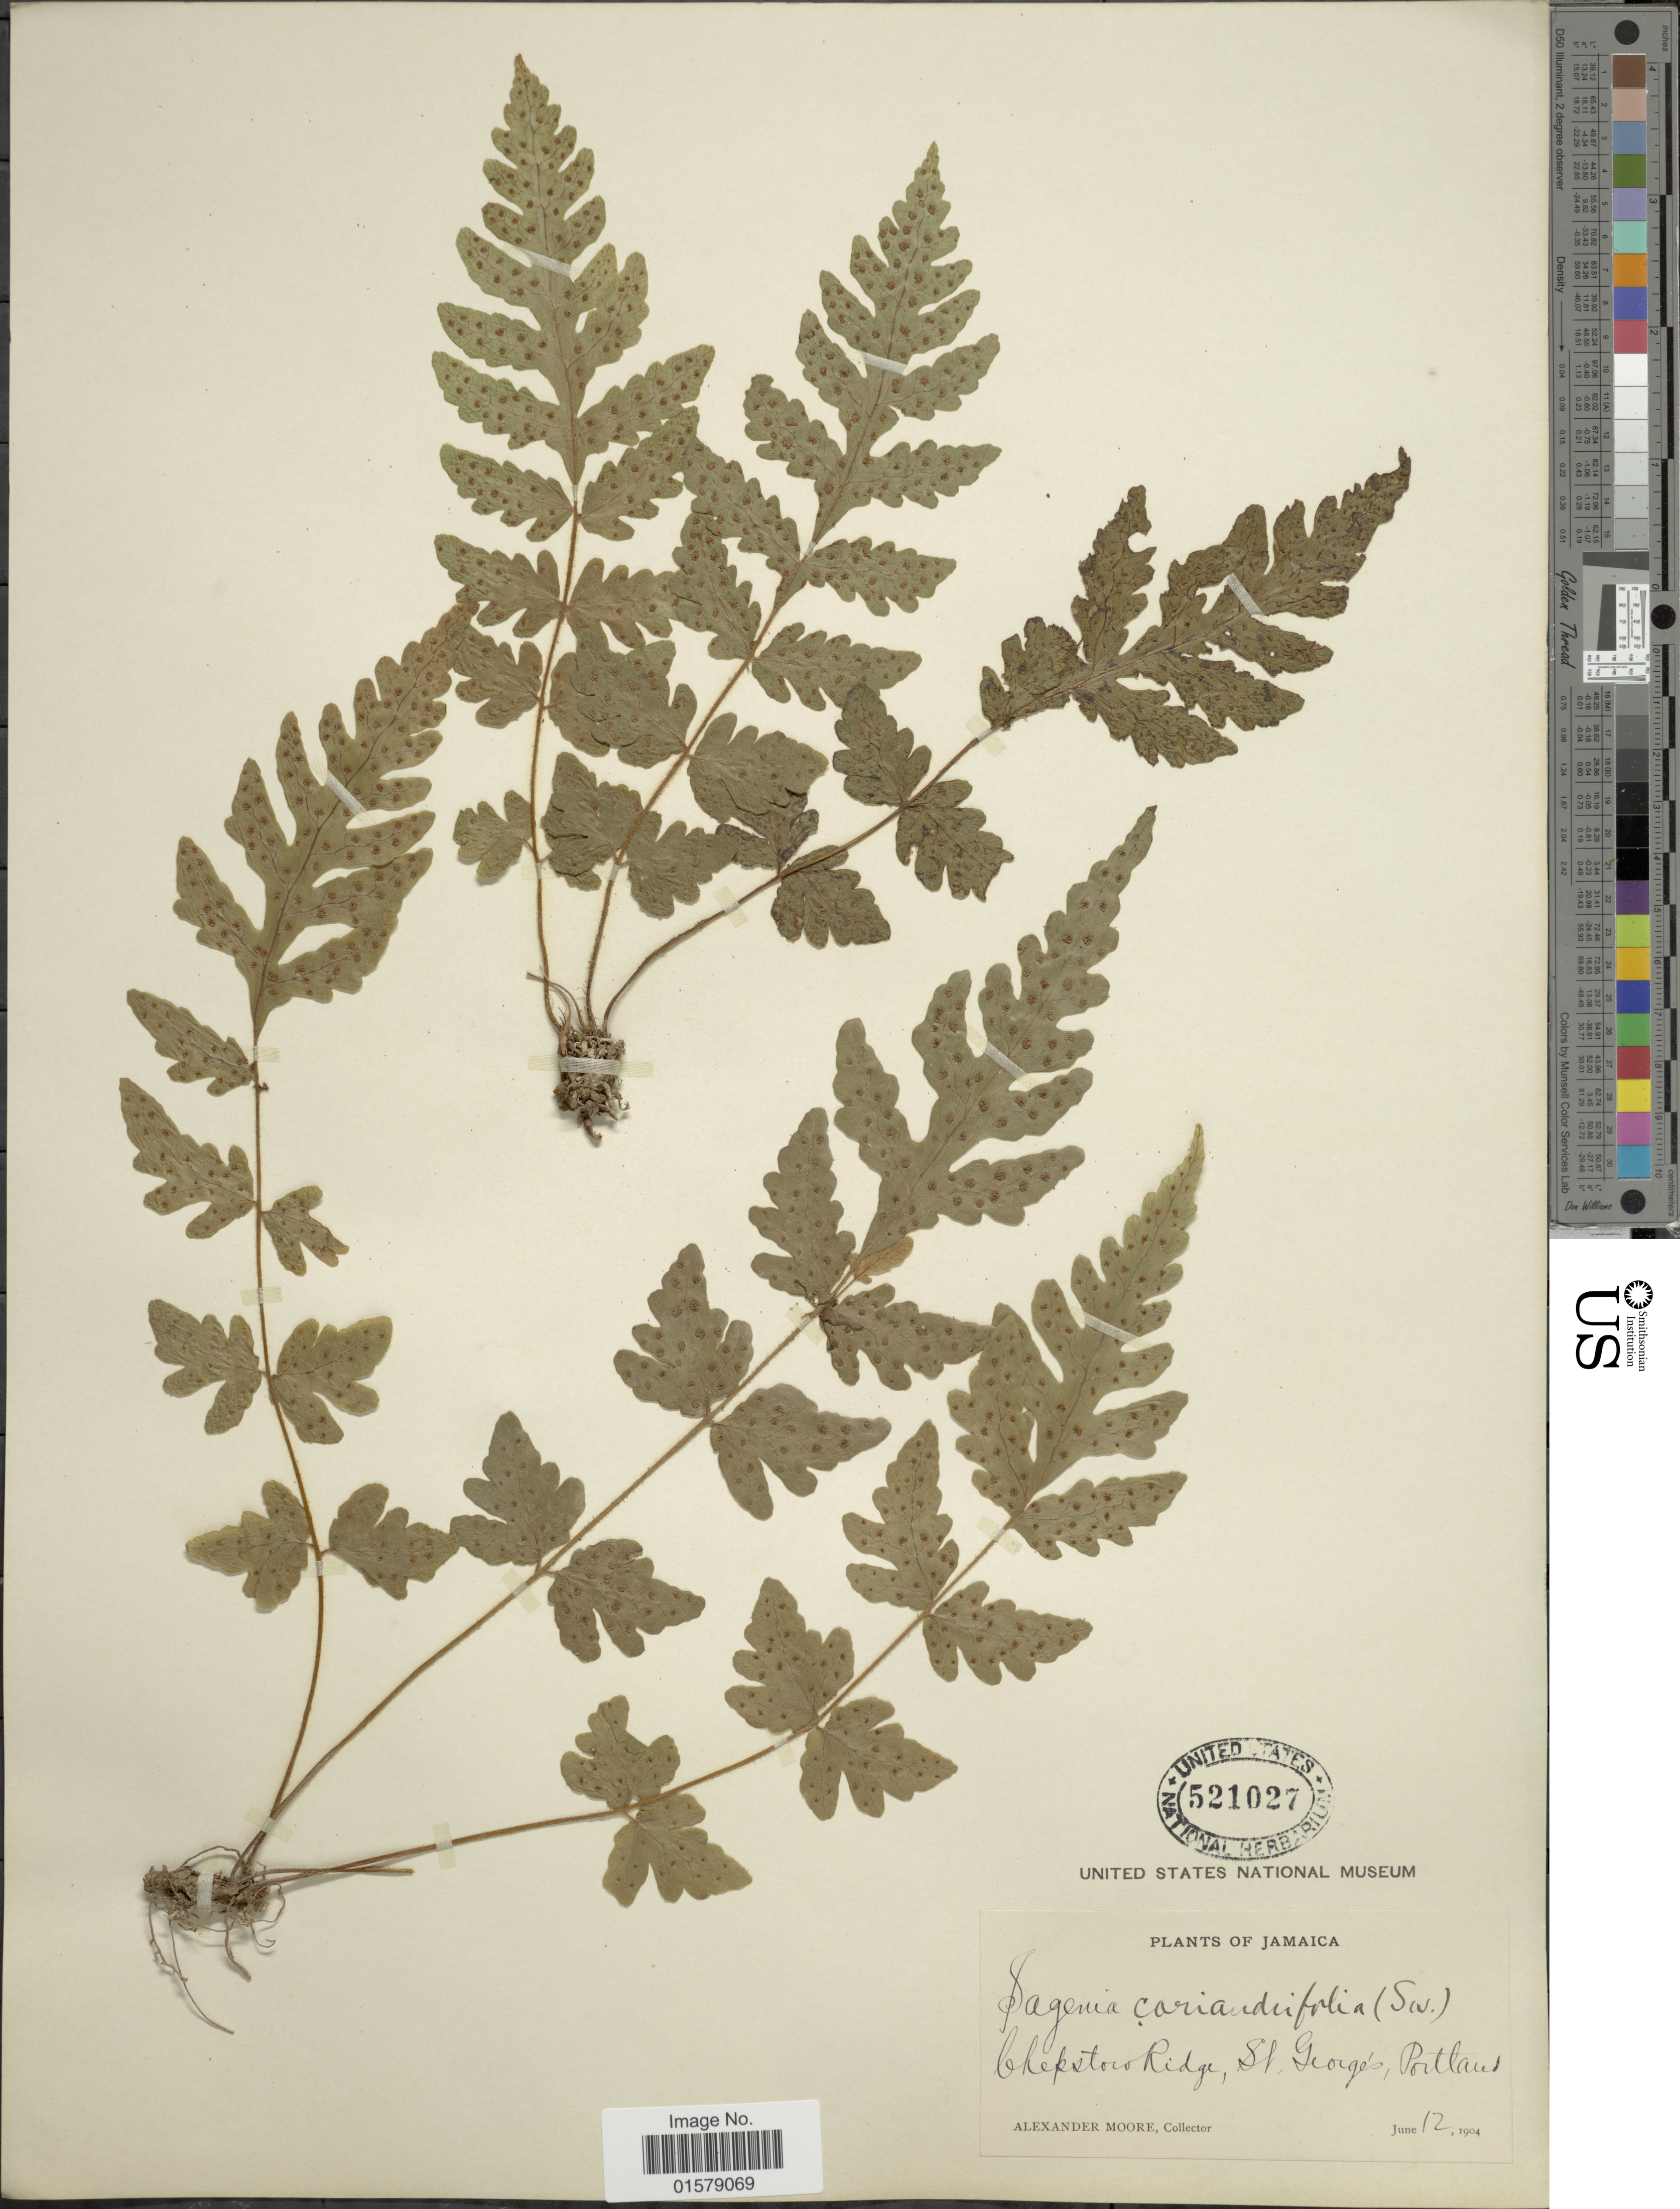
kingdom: Plantae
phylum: Tracheophyta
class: Polypodiopsida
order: Polypodiales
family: Tectariaceae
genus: Tectaria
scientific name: Tectaria coriandrifolia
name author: Underw.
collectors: A. Moore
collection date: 1904-06-12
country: Jamaica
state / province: Portland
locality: Bhepstoco Ridge, St. George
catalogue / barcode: US 521027